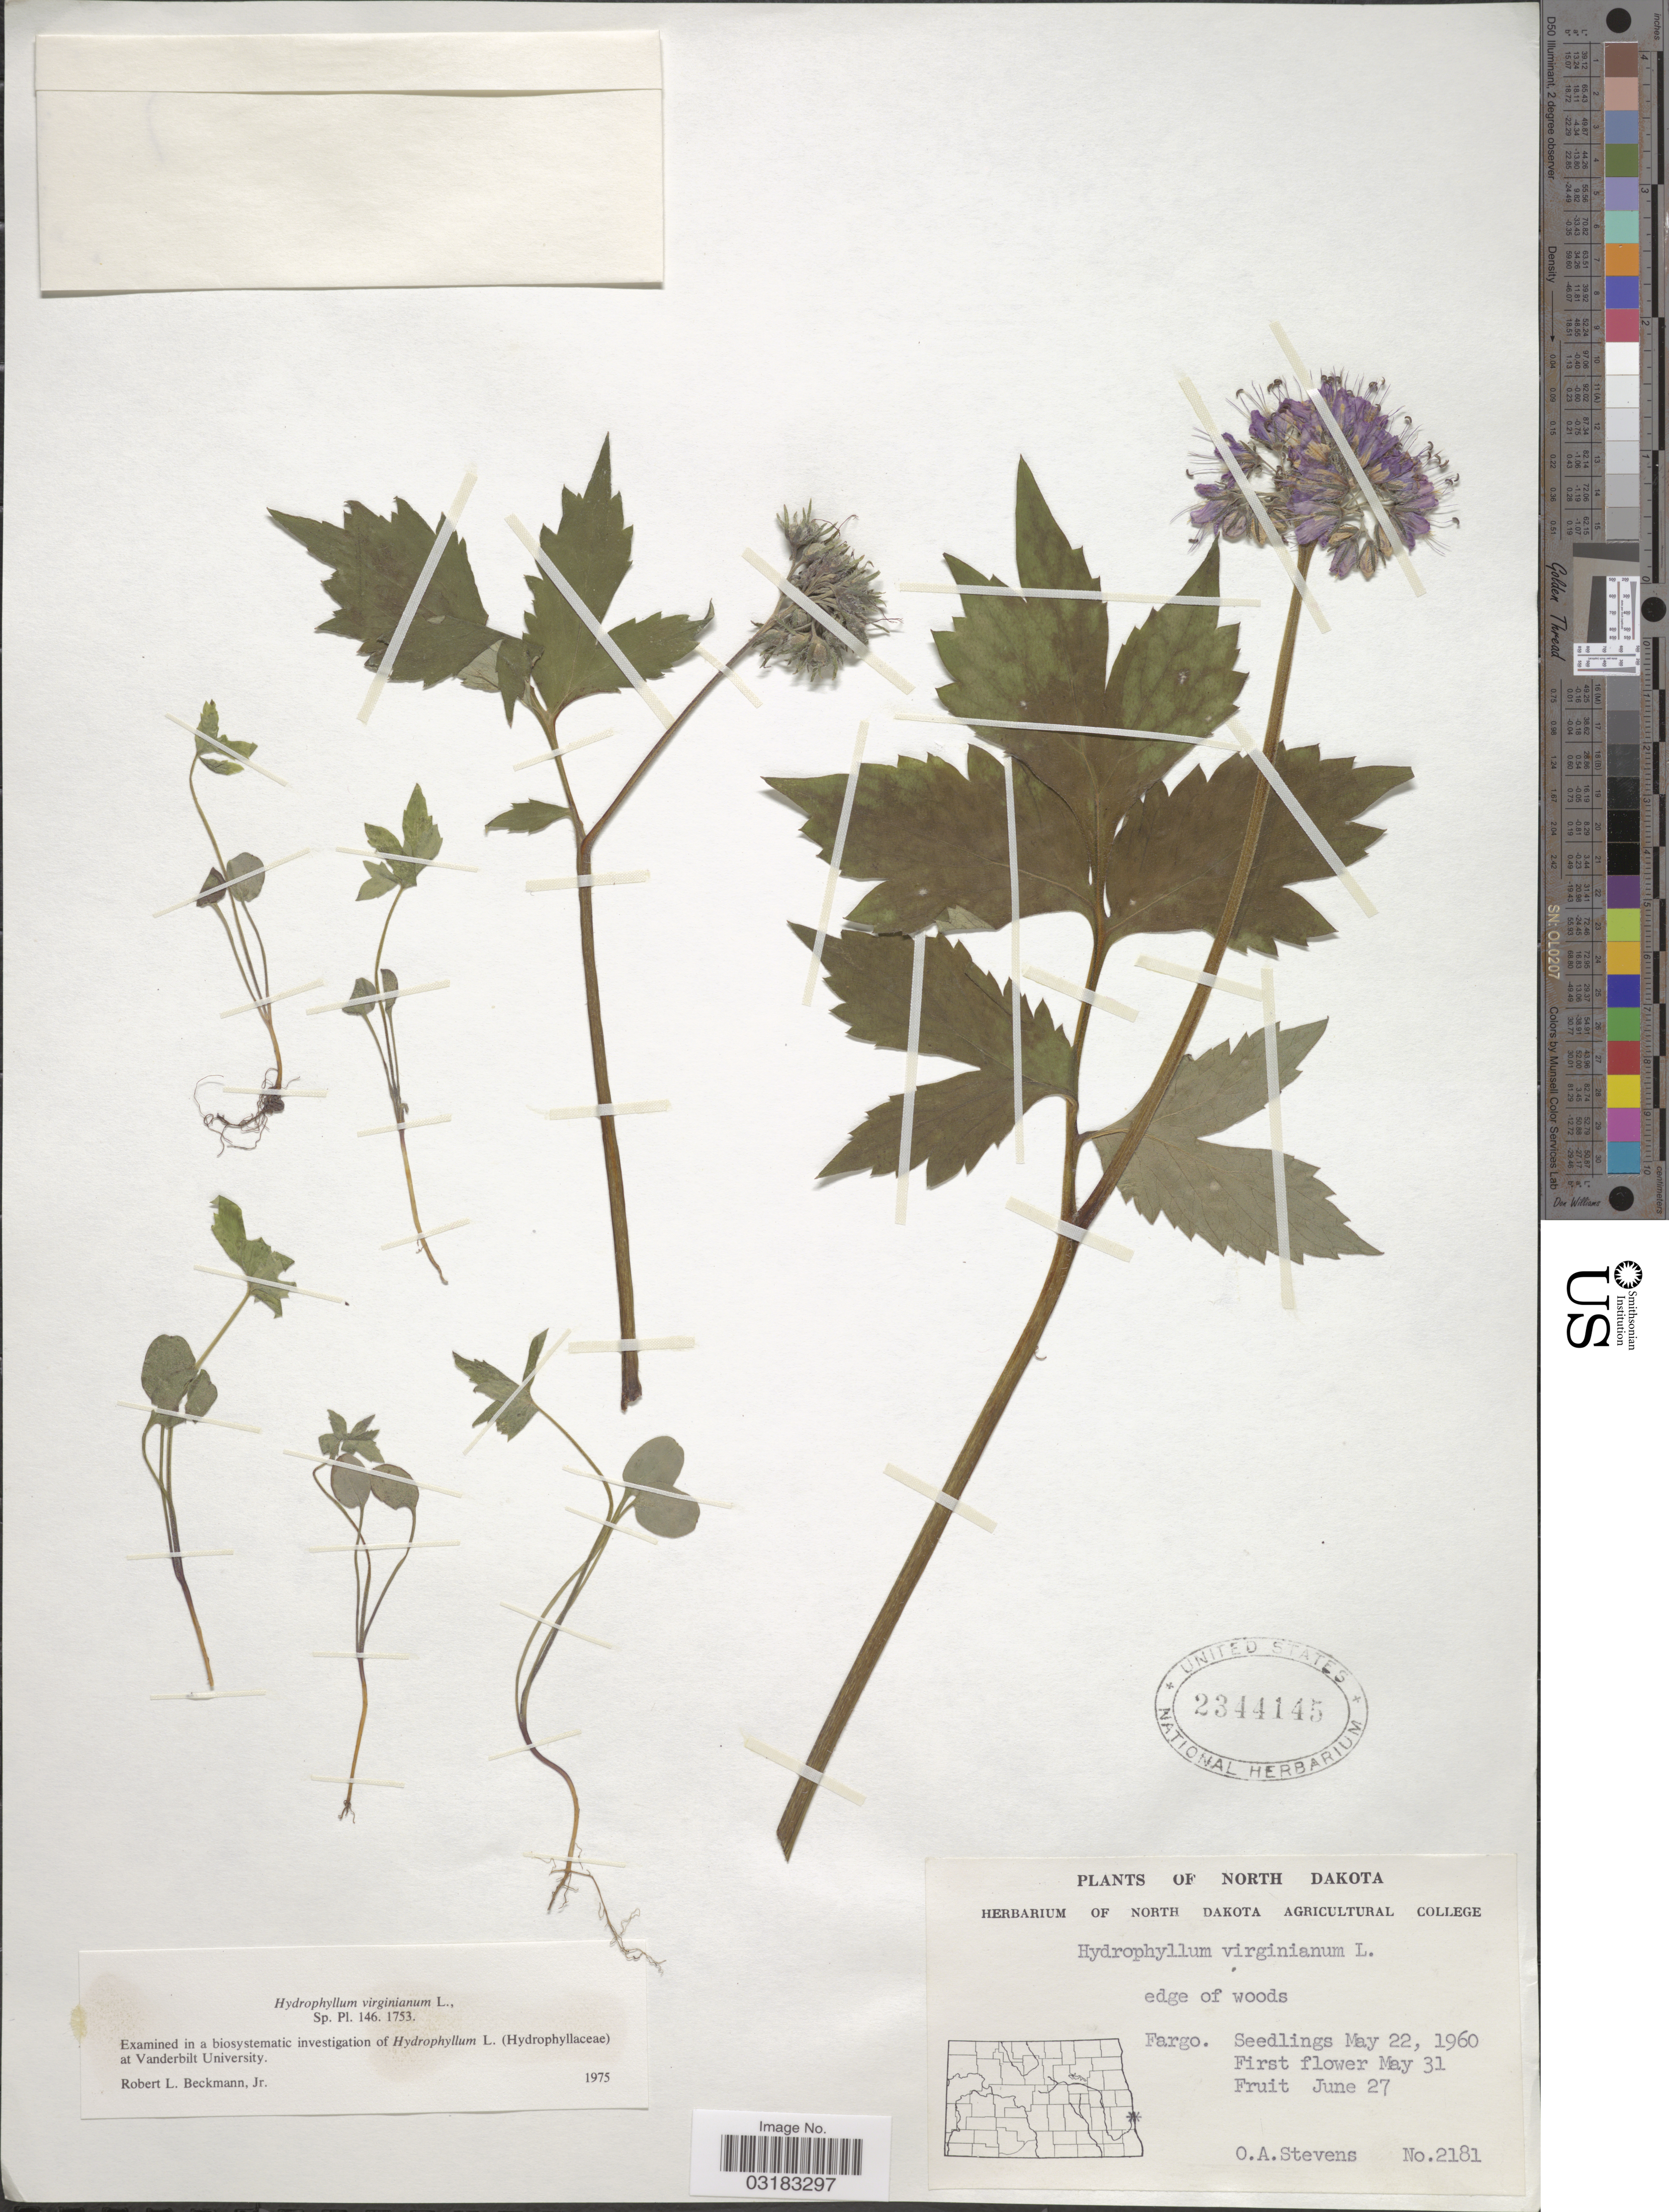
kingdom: Plantae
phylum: Tracheophyta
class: Magnoliopsida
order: Boraginales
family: Hydrophyllaceae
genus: Hydrophyllum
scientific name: Hydrophyllum virginianum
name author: L.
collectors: O. A. Stevens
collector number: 2181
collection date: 1960-05-22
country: United States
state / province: North Dakota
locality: Fargo.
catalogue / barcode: US 2344145